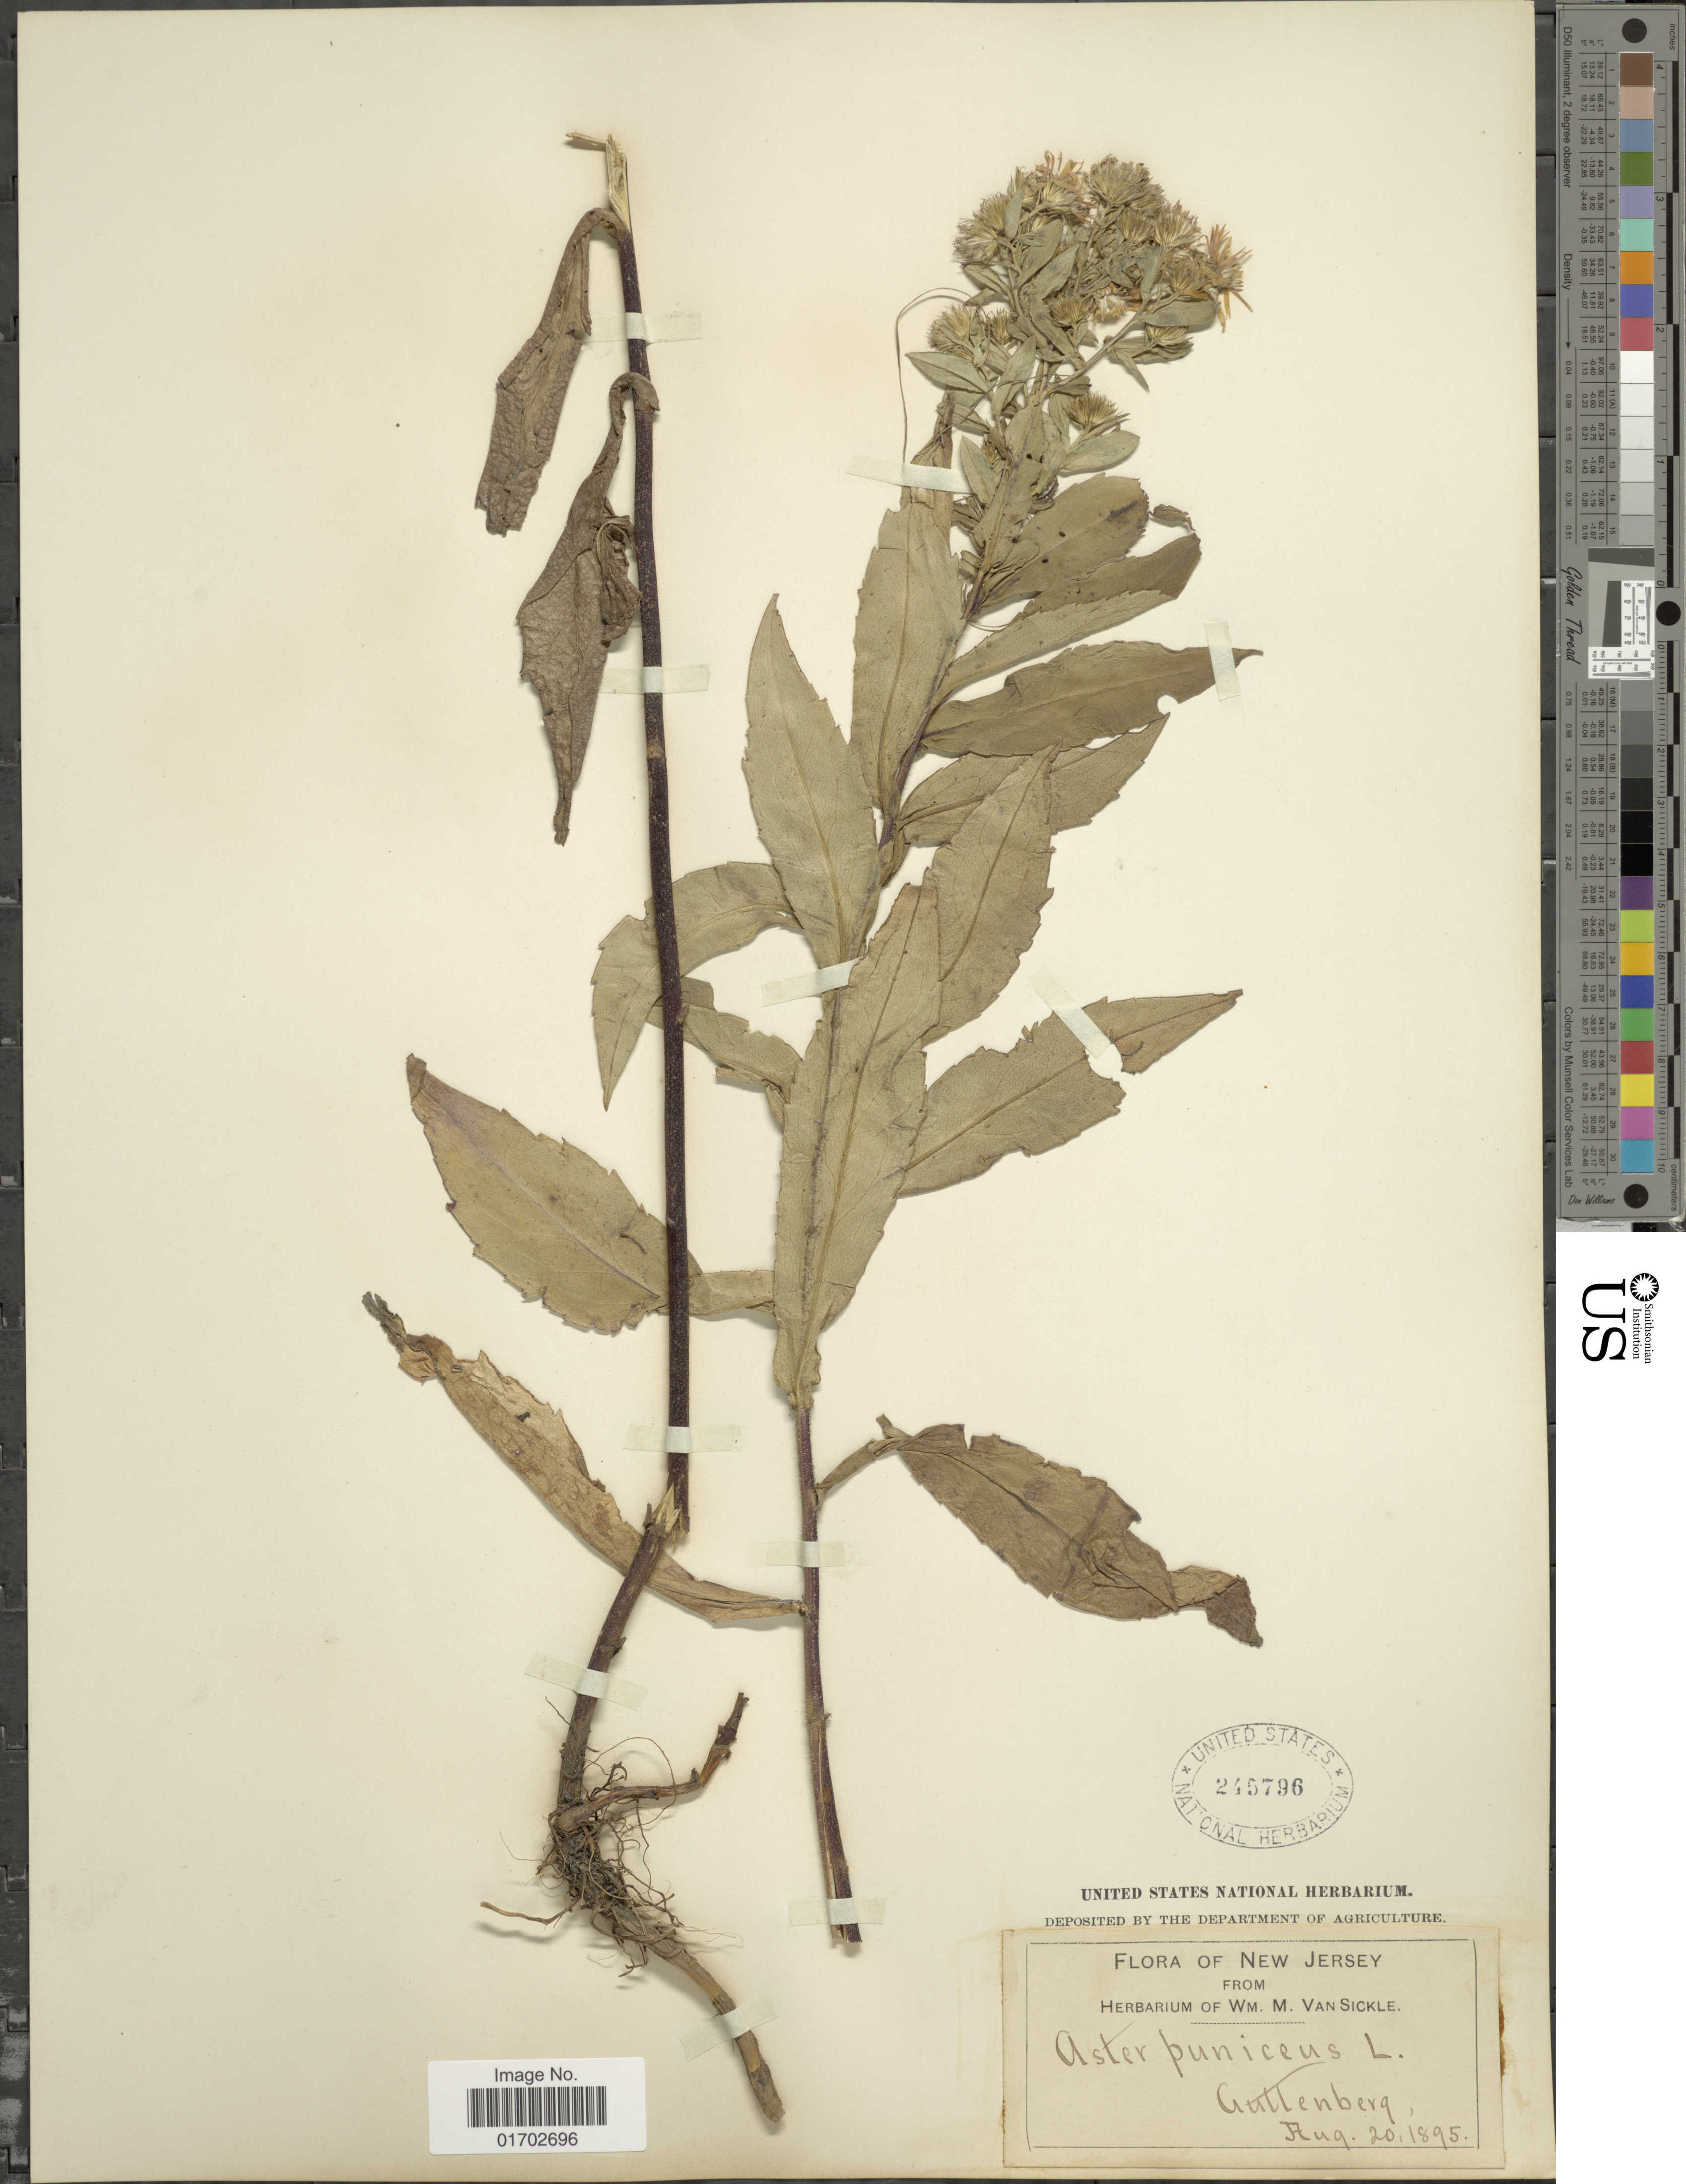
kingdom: Plantae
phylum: Tracheophyta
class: Magnoliopsida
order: Asterales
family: Asteraceae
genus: Symphyotrichum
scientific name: Symphyotrichum puniceum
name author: (L.) Á. Löve & D. Löve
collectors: ex herb. Wm. M. Van Sickle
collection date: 1895-08-20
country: United States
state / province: New Jersey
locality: Gullenberg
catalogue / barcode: US 245796